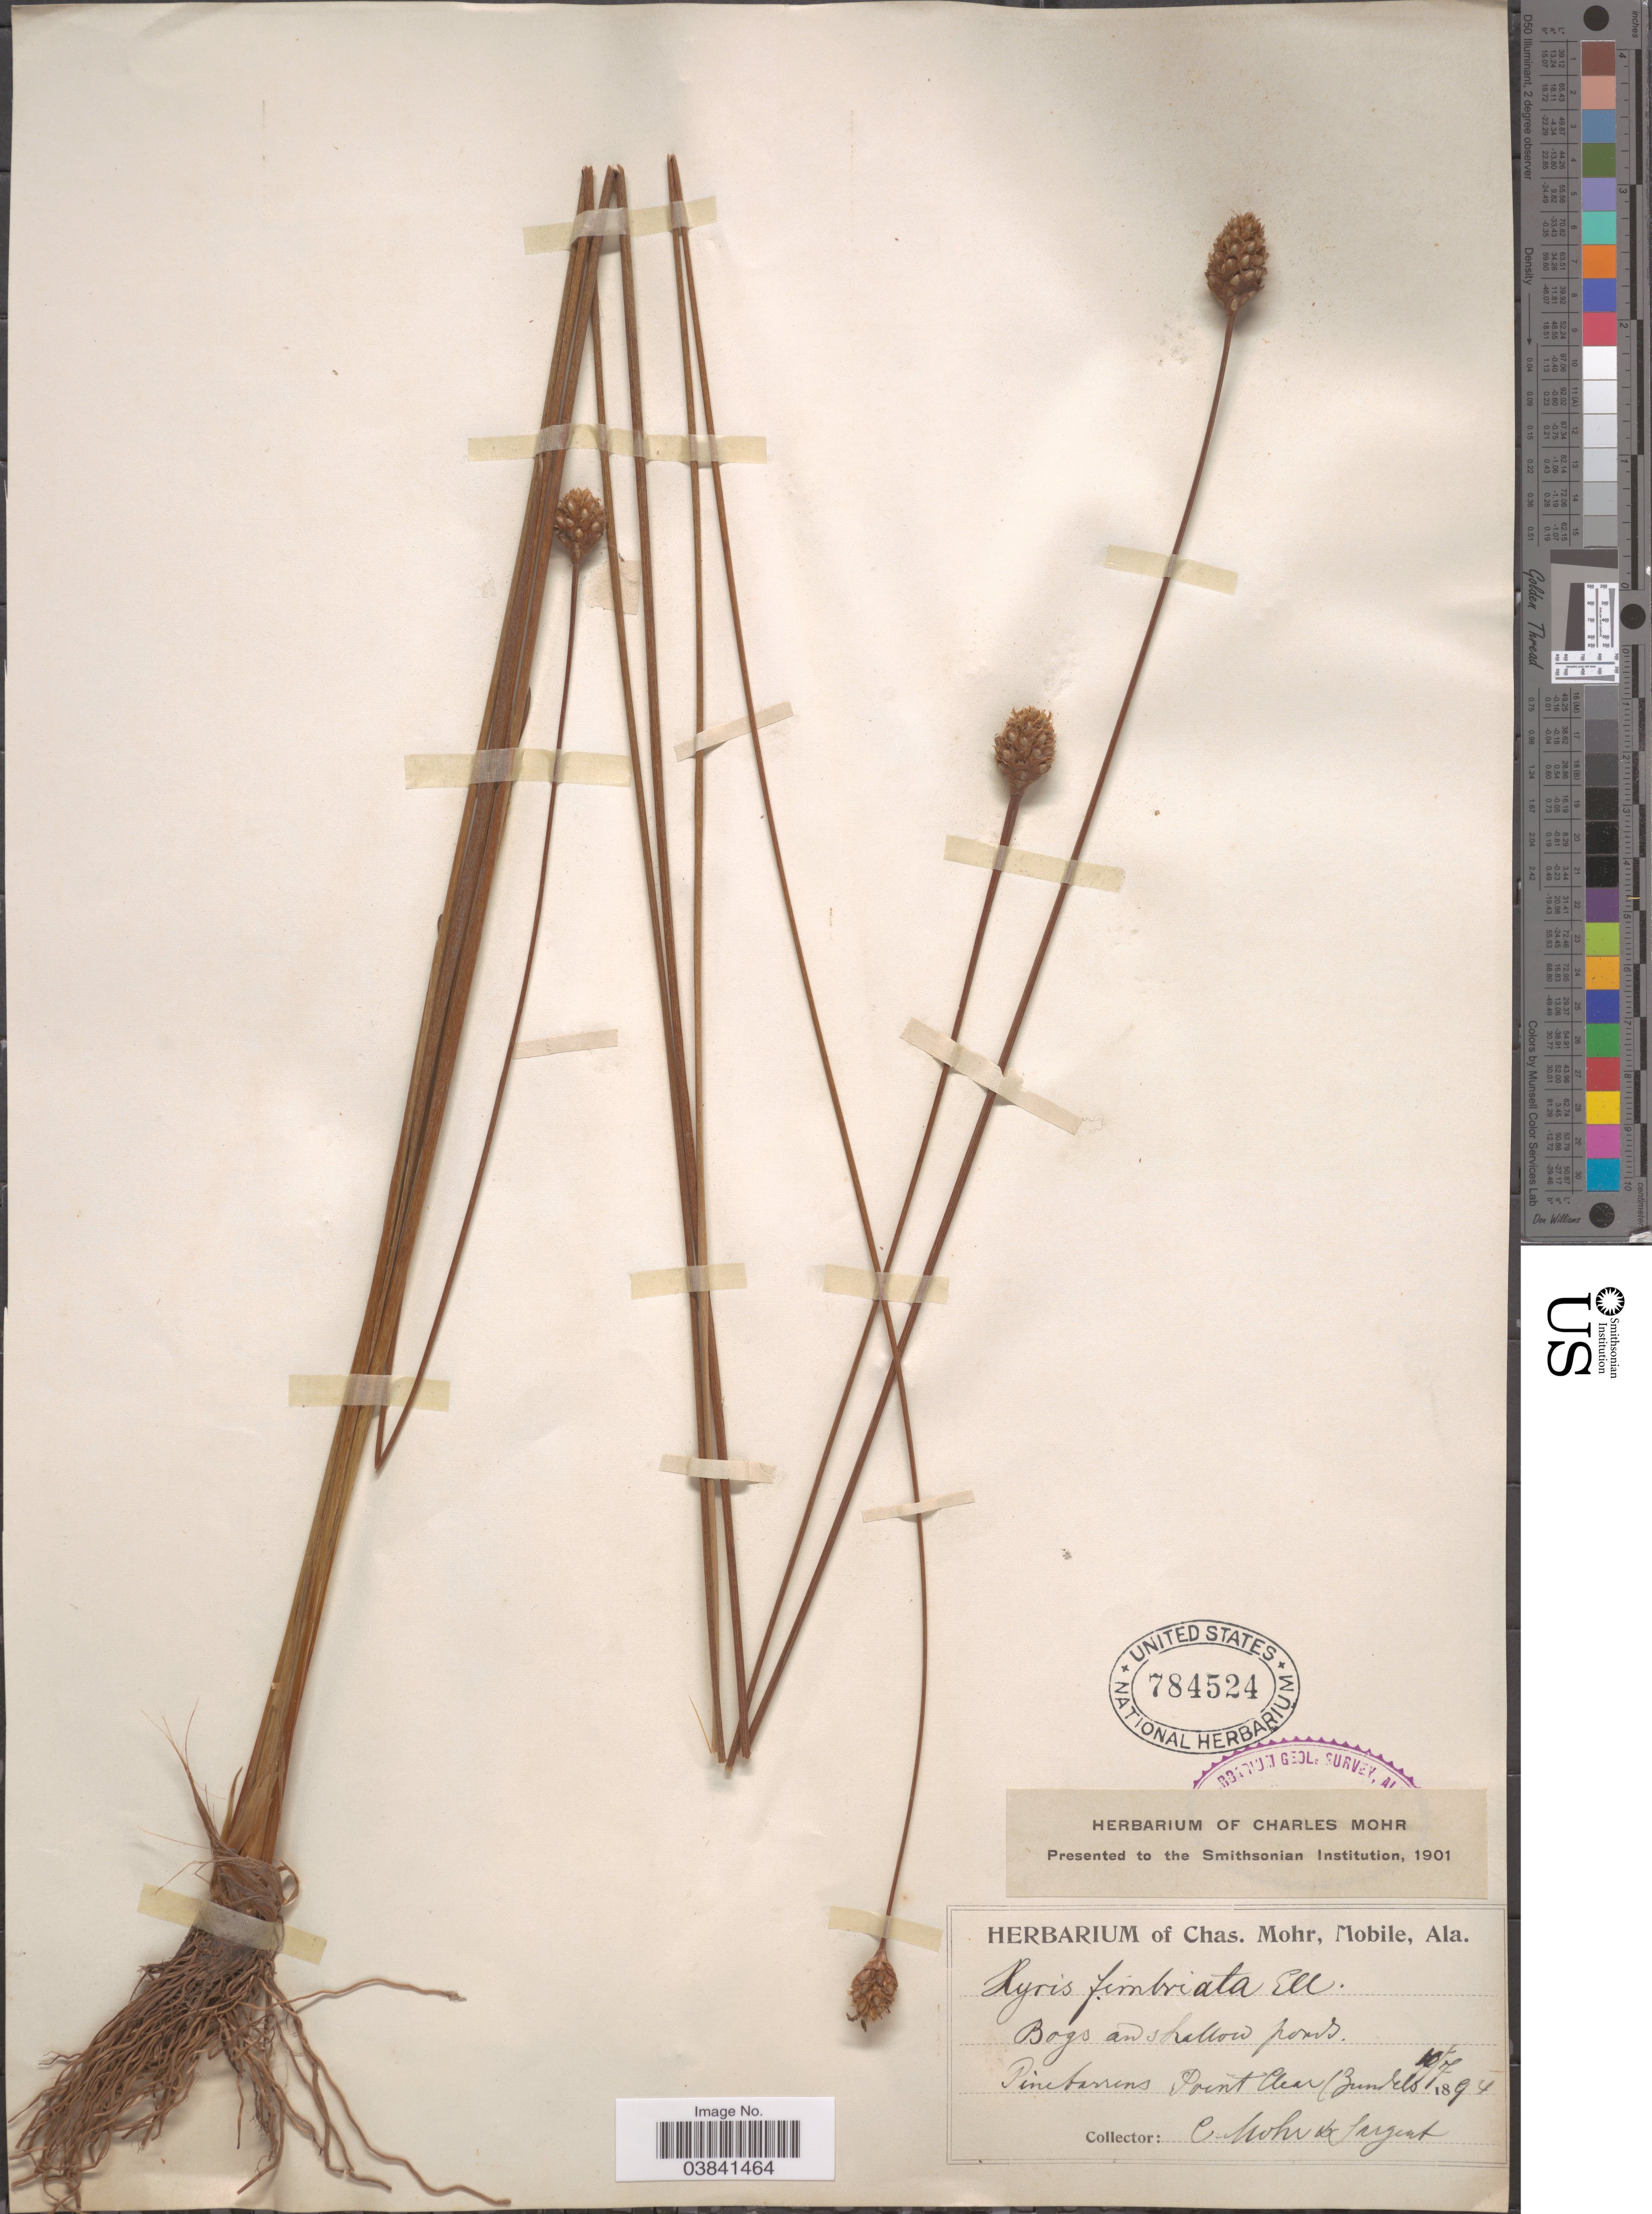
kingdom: Plantae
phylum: Tracheophyta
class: Liliopsida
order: Poales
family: Xyridaceae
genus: Xyris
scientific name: Xyris fimbriata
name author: Elliott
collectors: C. T. Mohr & -- Sargent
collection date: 1894-07-11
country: United States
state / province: Alabama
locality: Point Clear. Zundels.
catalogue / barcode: US 784524